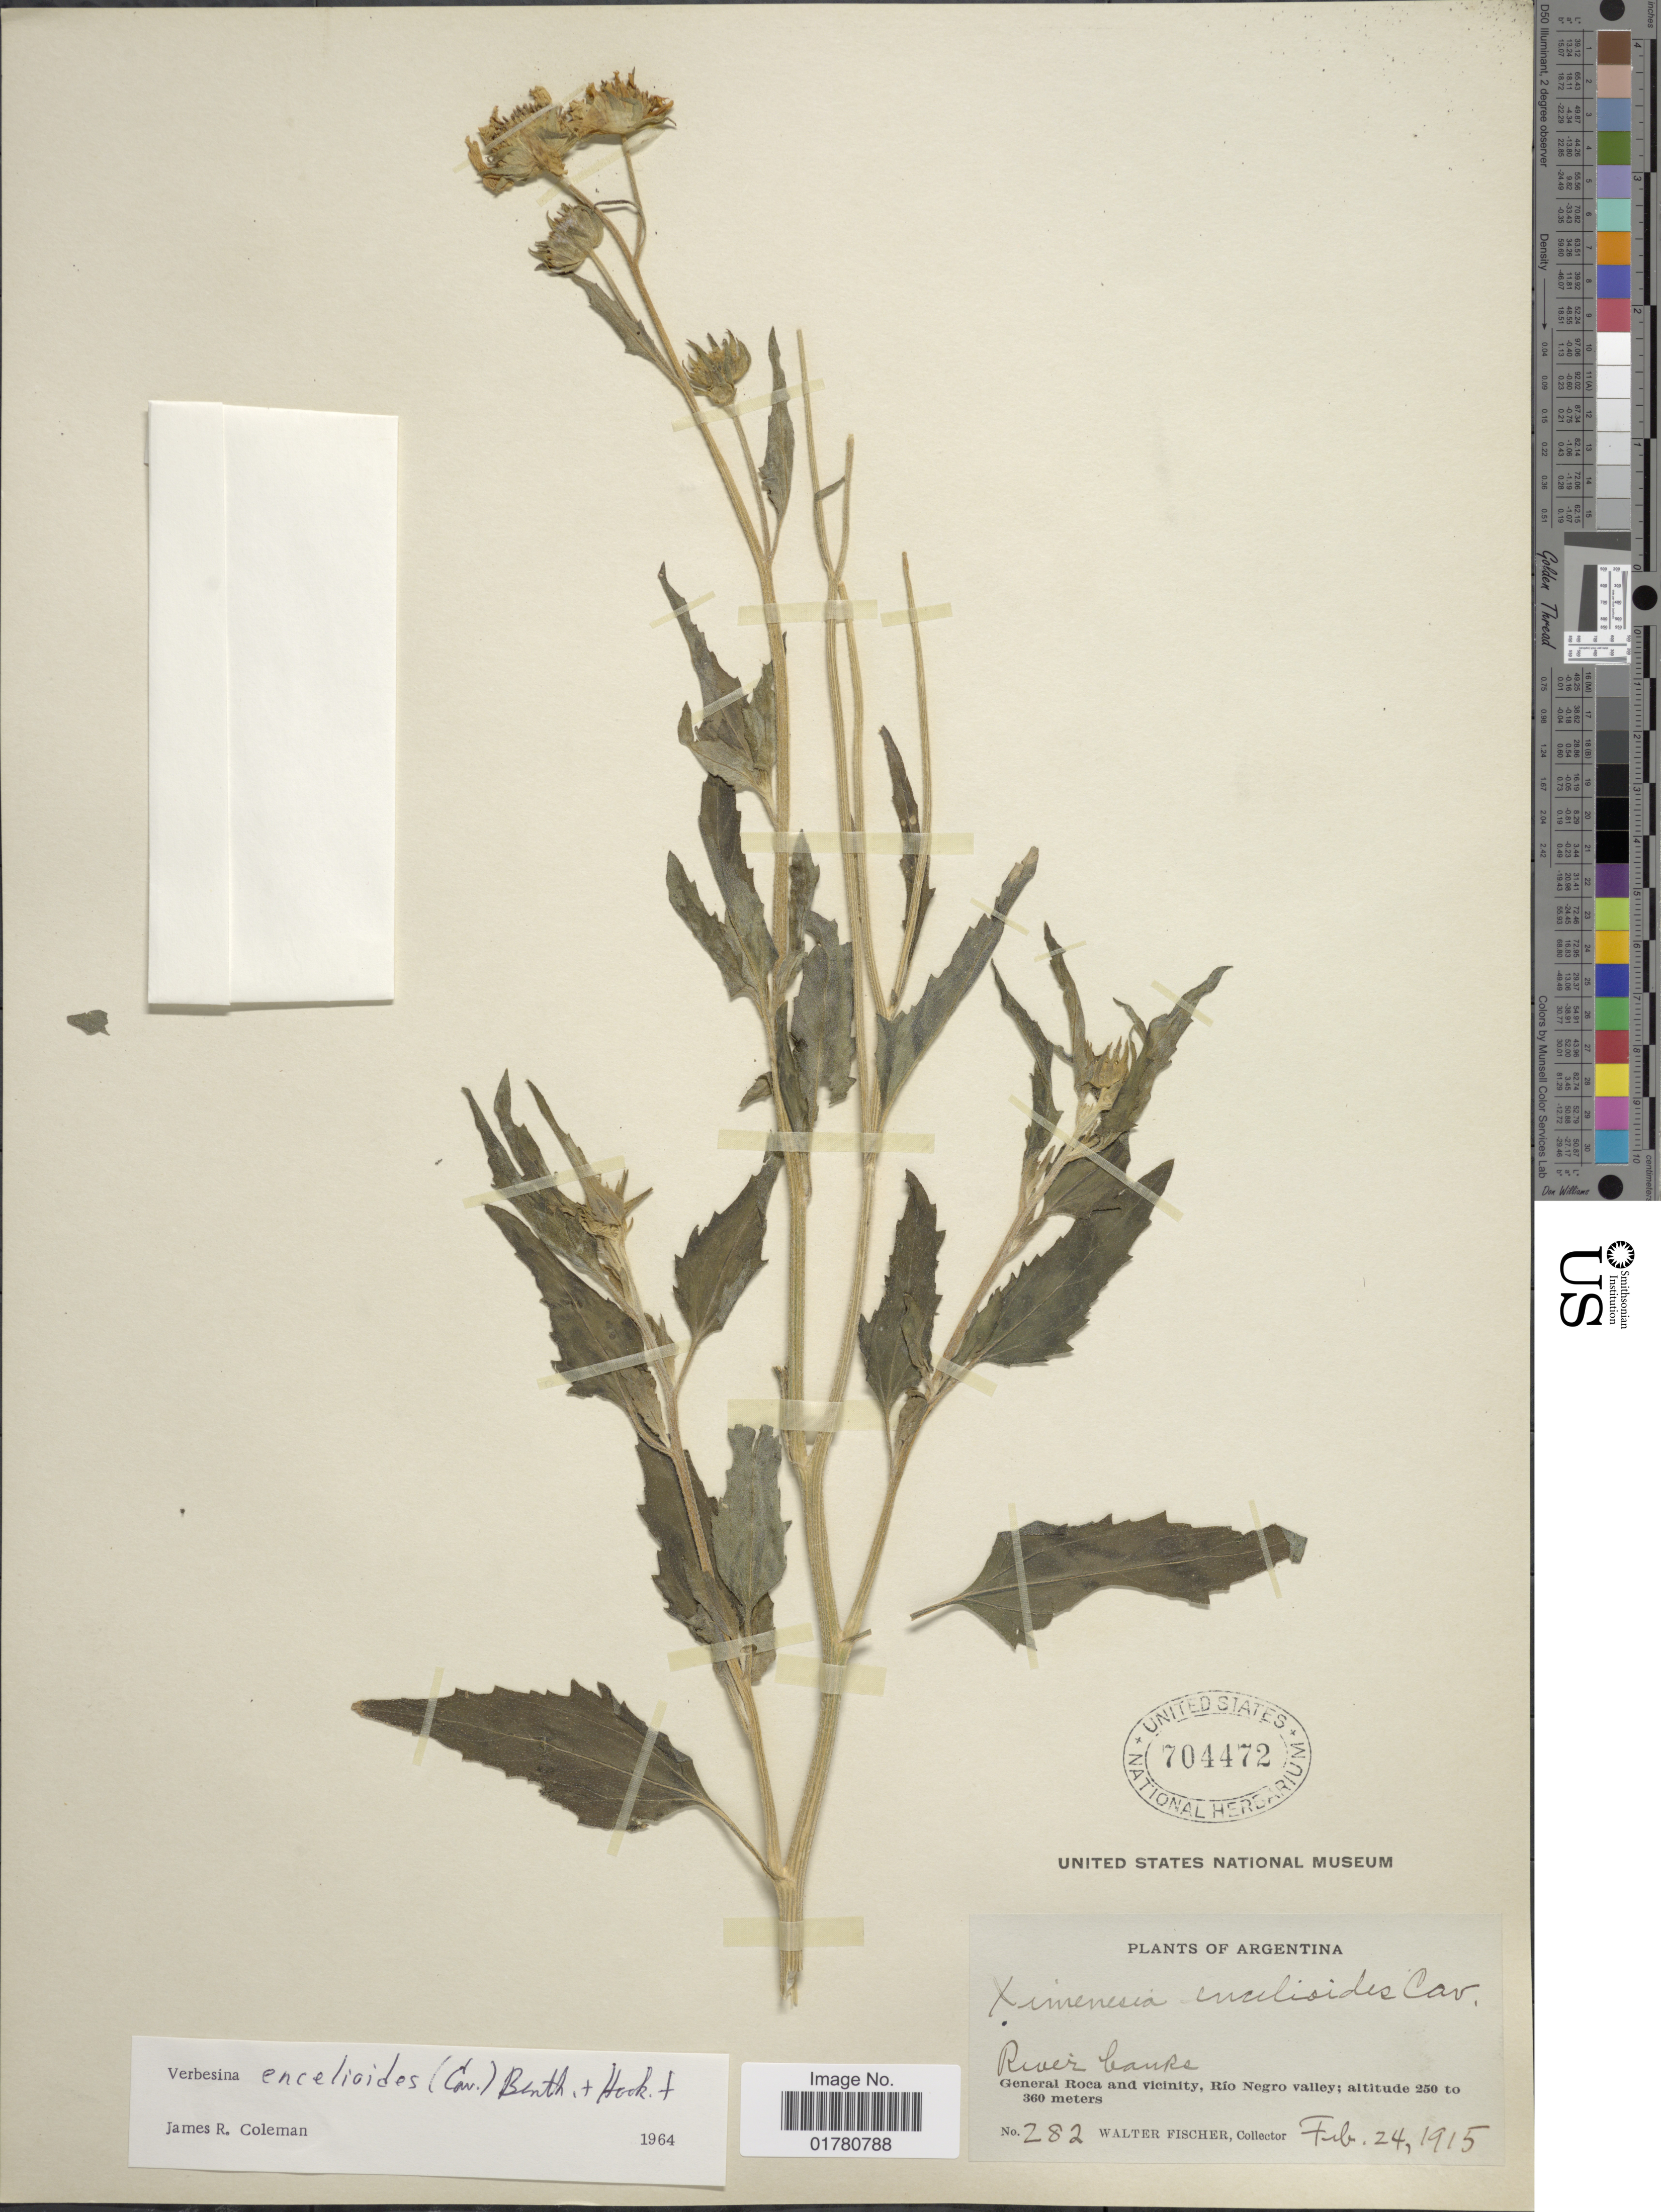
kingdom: Plantae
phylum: Tracheophyta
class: Magnoliopsida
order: Asterales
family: Asteraceae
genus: Verbesina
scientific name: Verbesina encelioides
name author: (Cav.) Benth. & Hook. ex A. Gray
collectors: W. Fischer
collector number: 282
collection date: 1915-02-24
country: Argentina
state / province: Rio Negro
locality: River banks, General Roca and vicinity, Río Negro valley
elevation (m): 250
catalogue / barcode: US 704472